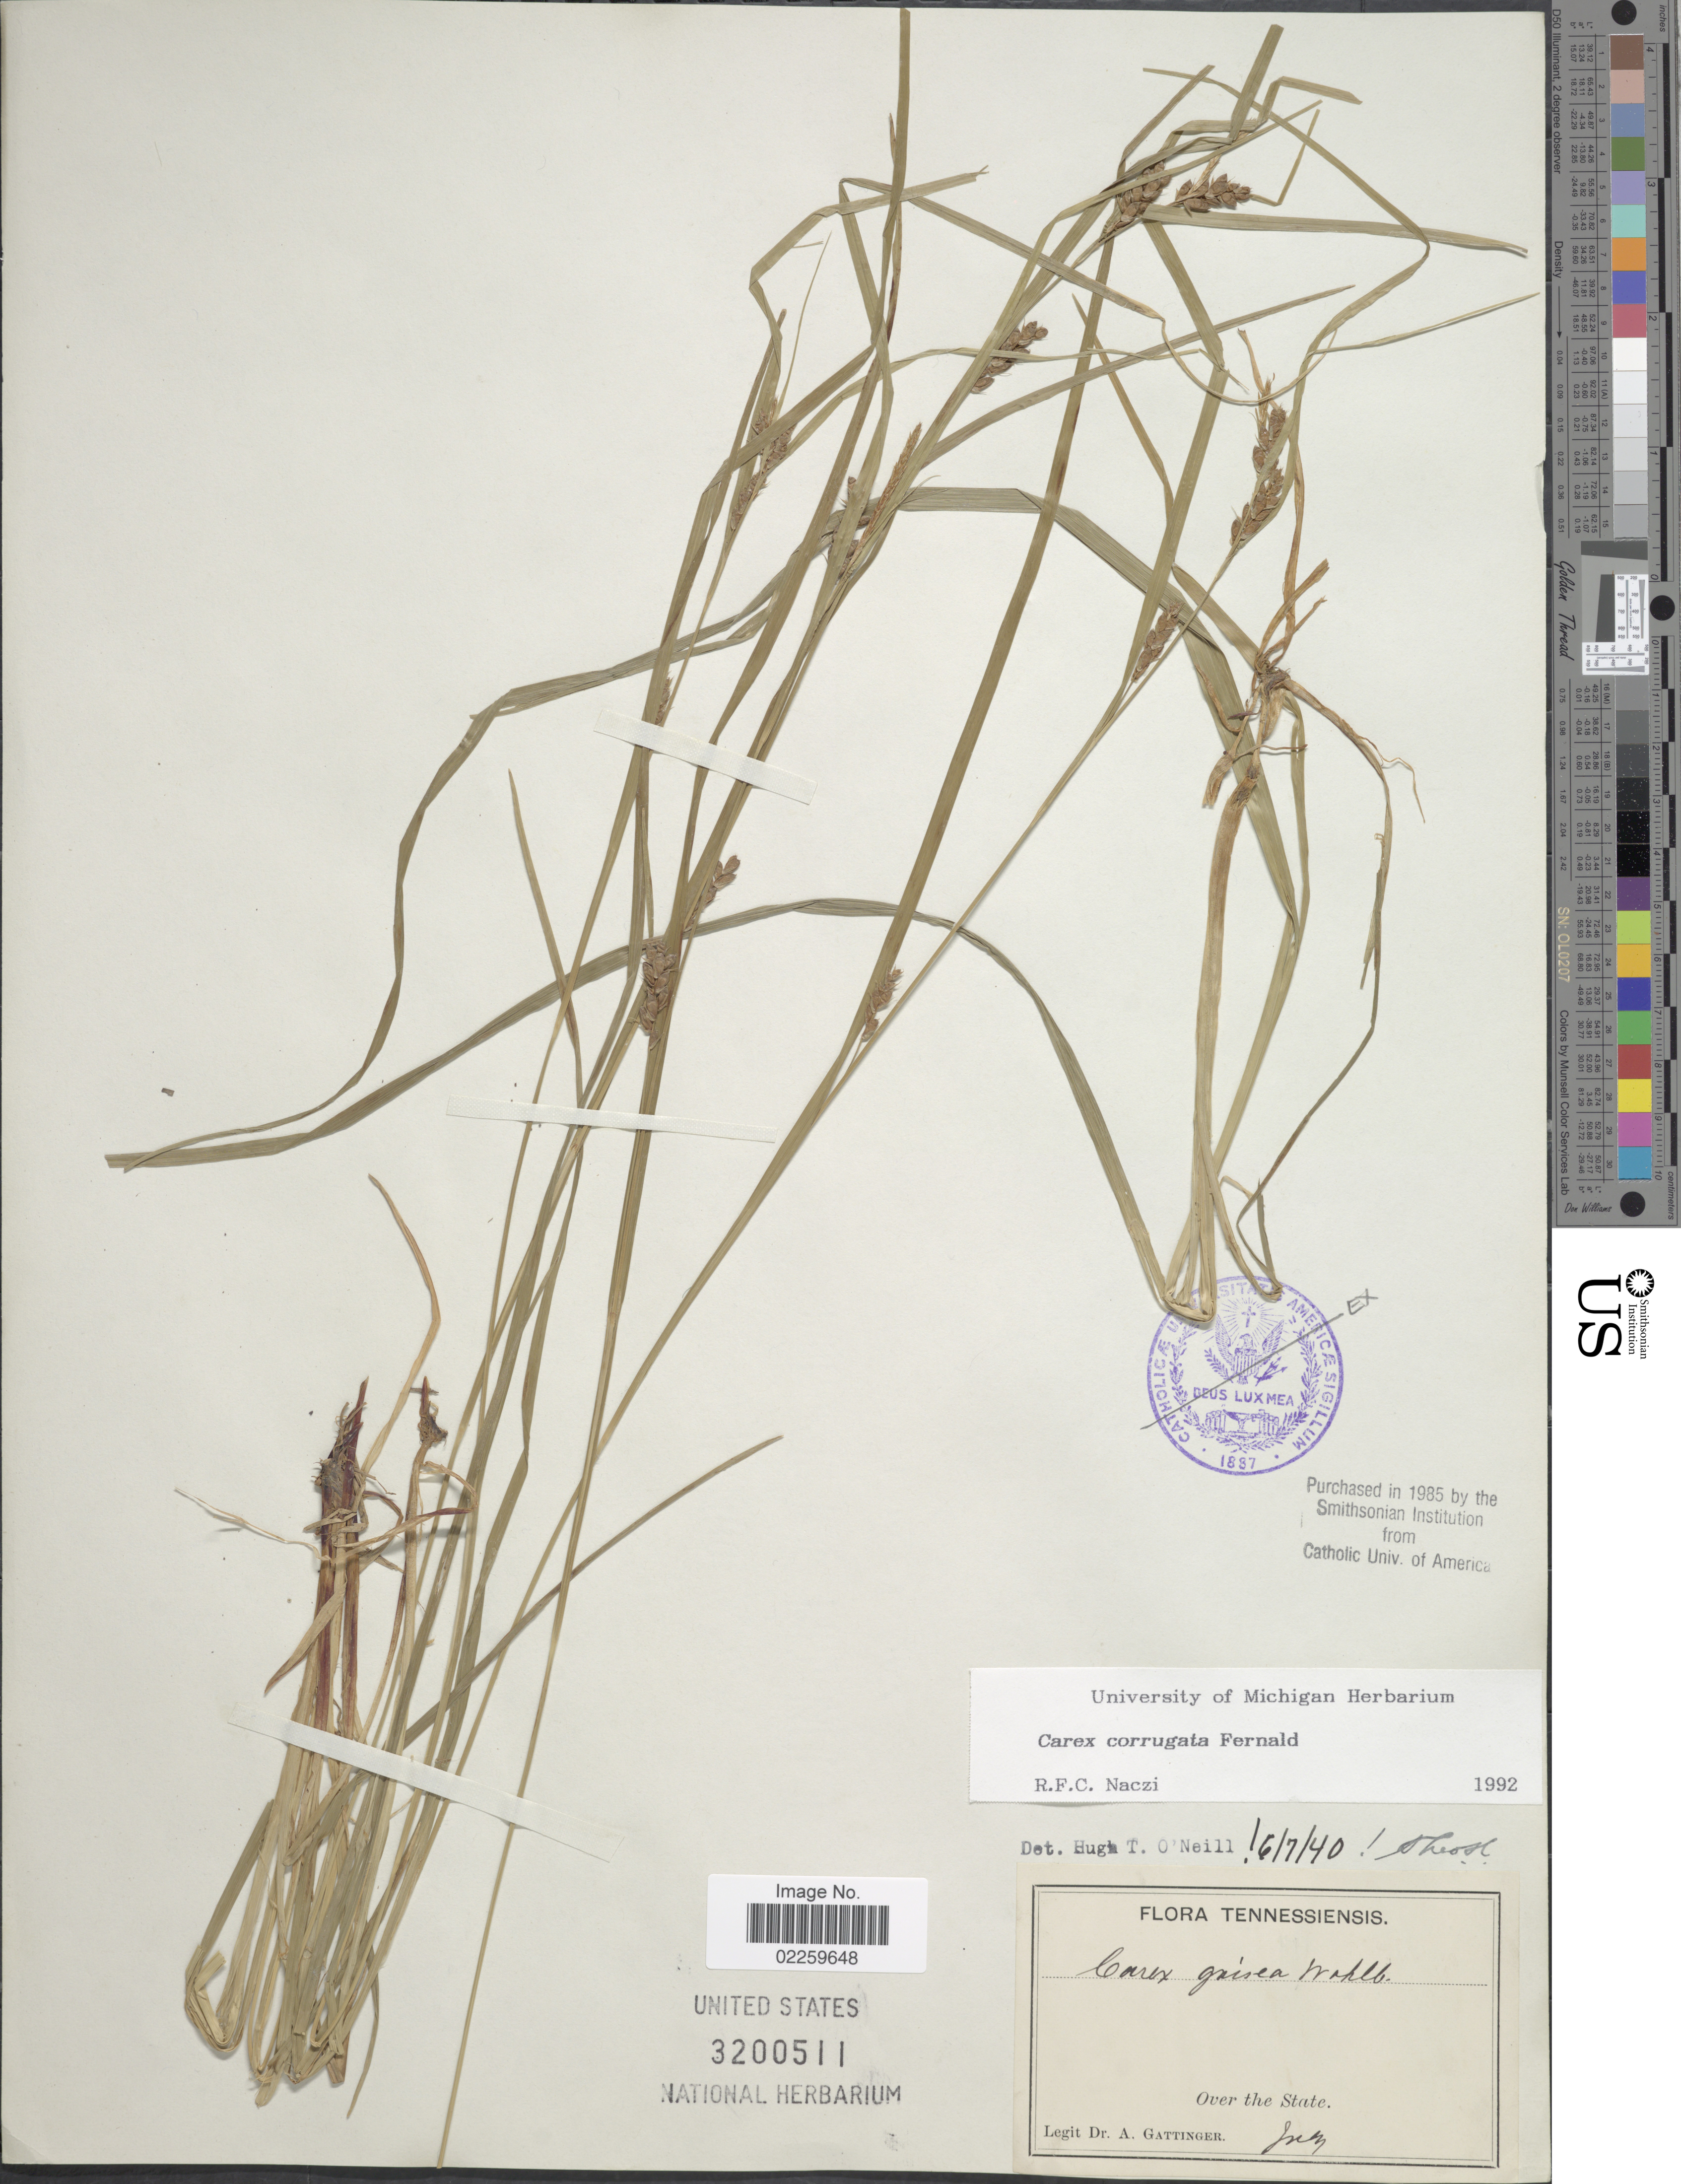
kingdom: Plantae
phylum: Tracheophyta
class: Liliopsida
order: Poales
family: Cyperaceae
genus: Carex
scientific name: Carex corrugata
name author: Fernald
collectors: A. Gattinger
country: United States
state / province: Tennessee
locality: Tennessiensis, over the State.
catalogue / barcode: US 3200511